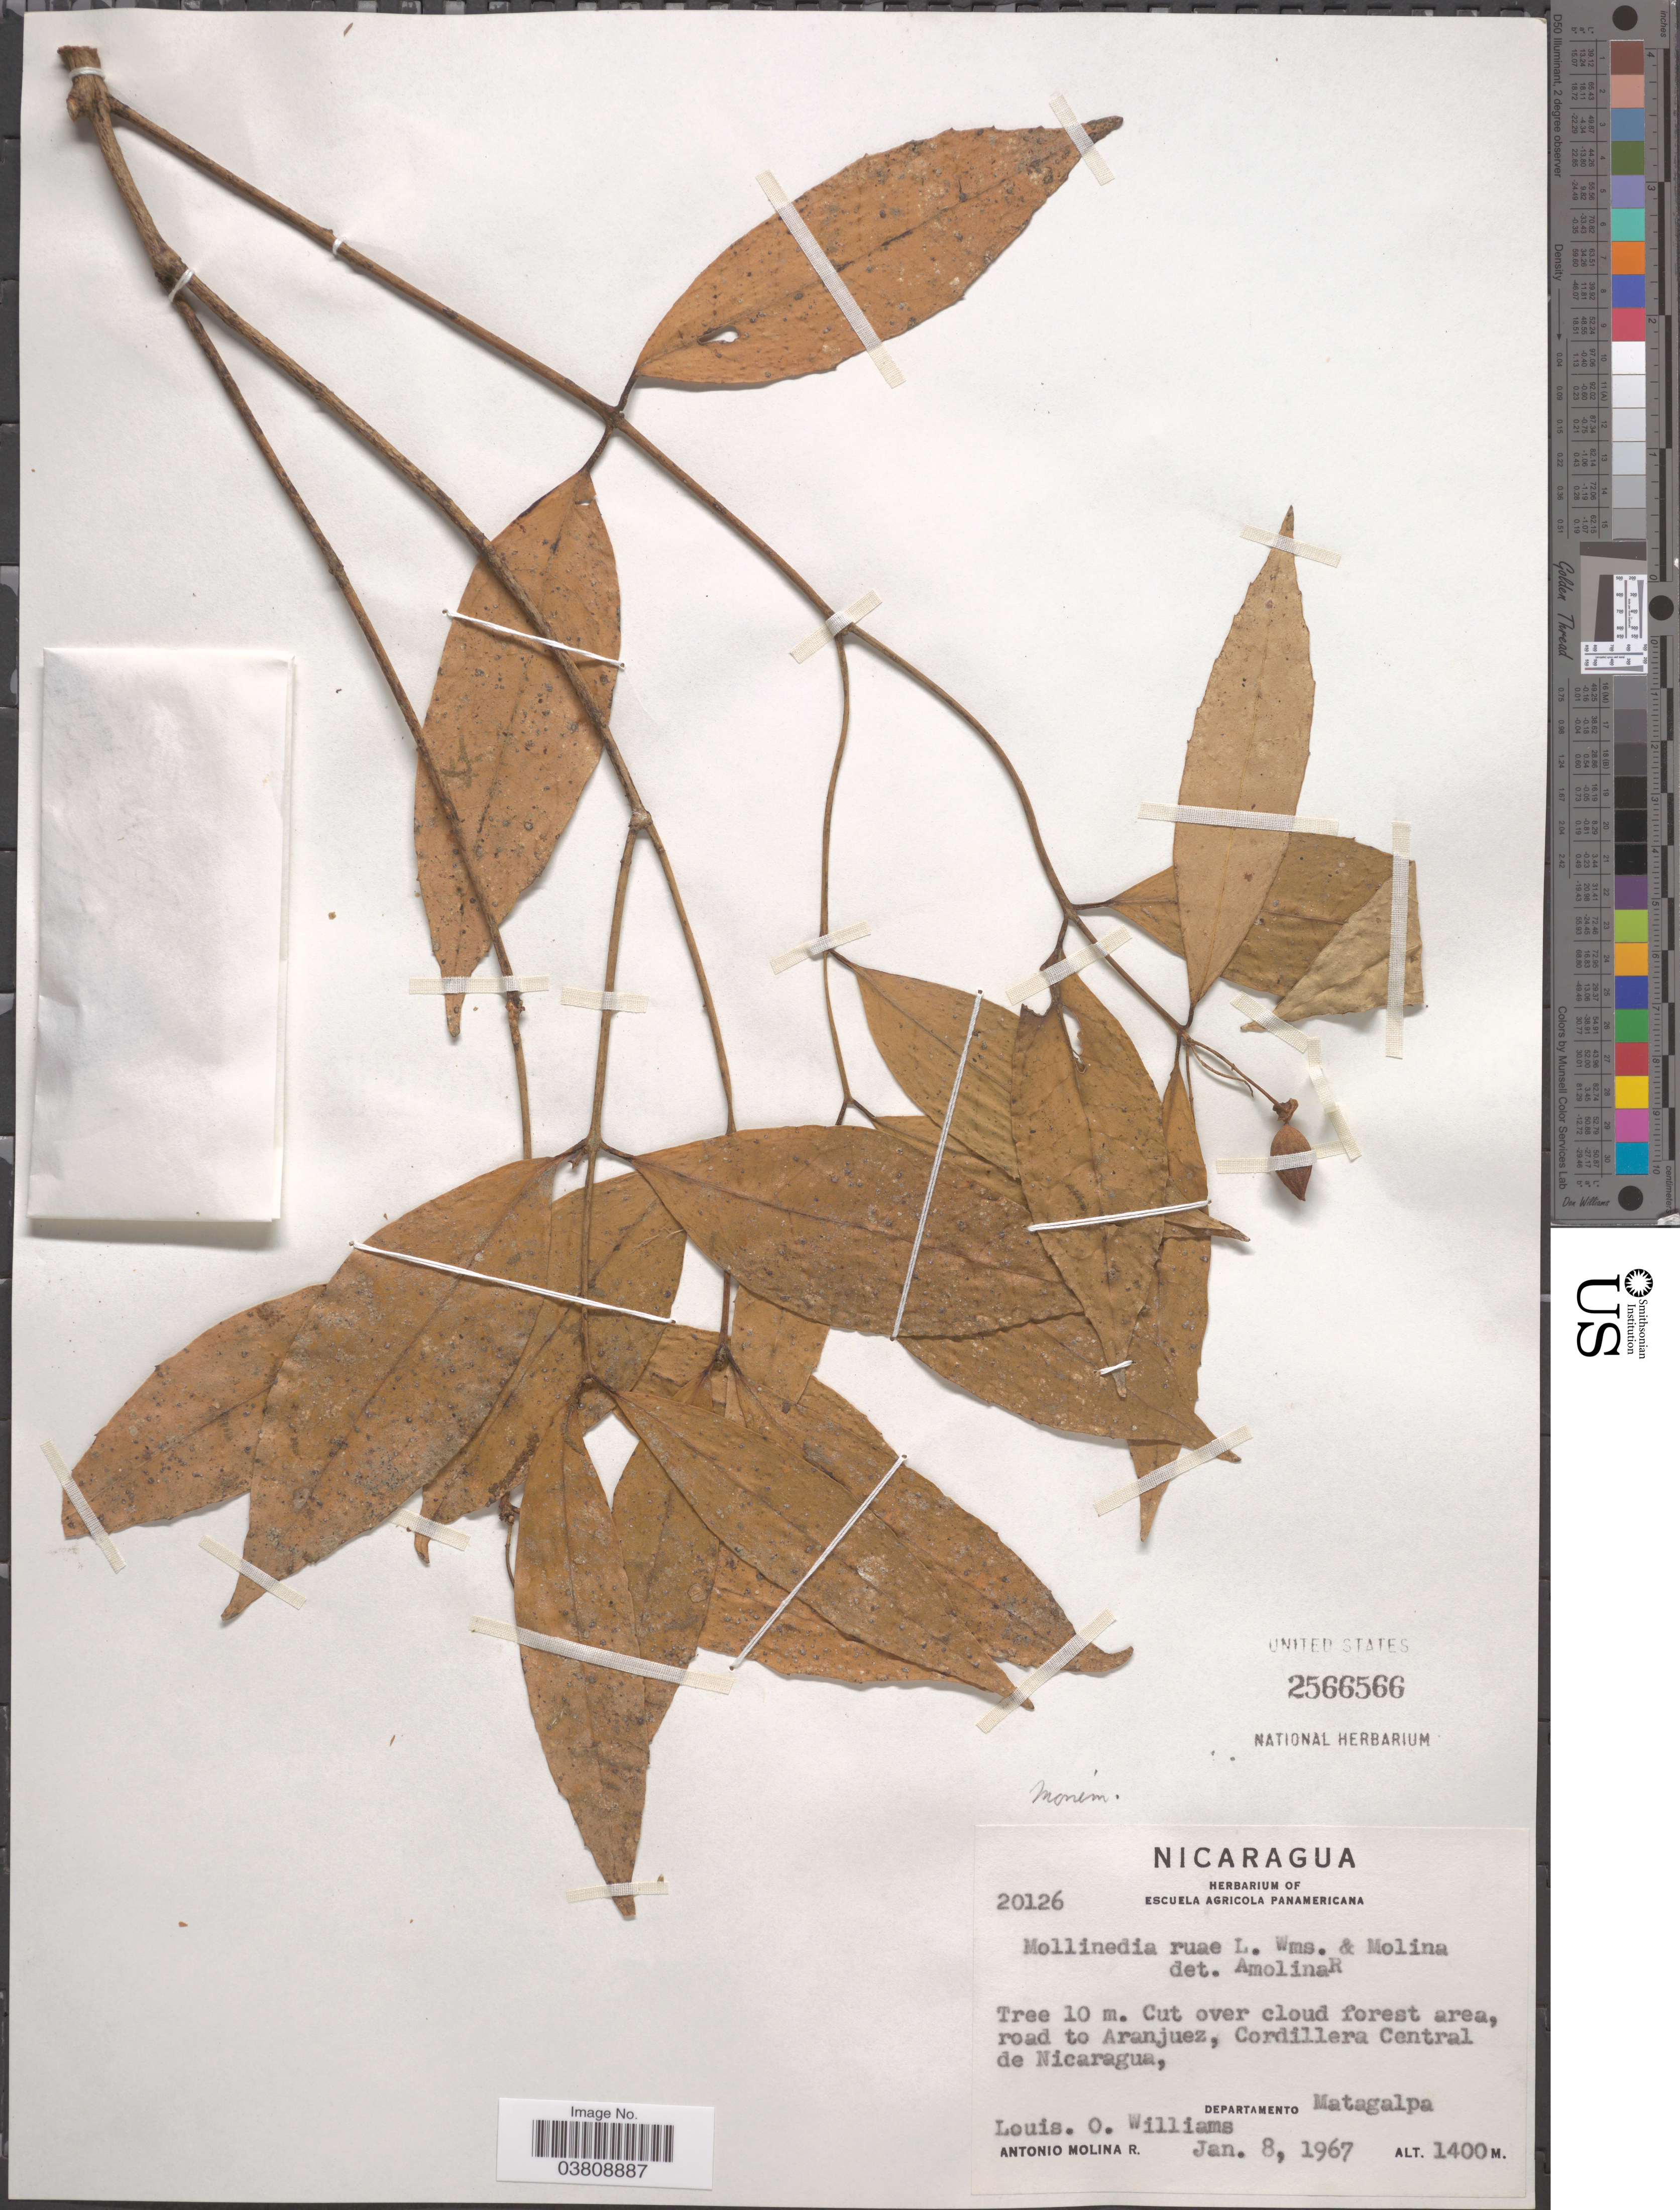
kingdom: Plantae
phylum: Tracheophyta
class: Magnoliopsida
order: Laurales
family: Monimiaceae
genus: Mollinedia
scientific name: Mollinedia ruae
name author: L.O. Williams & Ant. Molina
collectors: L. O. Williams & A. Molina R.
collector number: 20126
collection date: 1967-01-08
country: Nicaragua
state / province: Matagalpa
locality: Road to Aranjuez, Cordillera Central de Nicaragua, Departamento Matagalpa.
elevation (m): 1400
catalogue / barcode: US 2566566